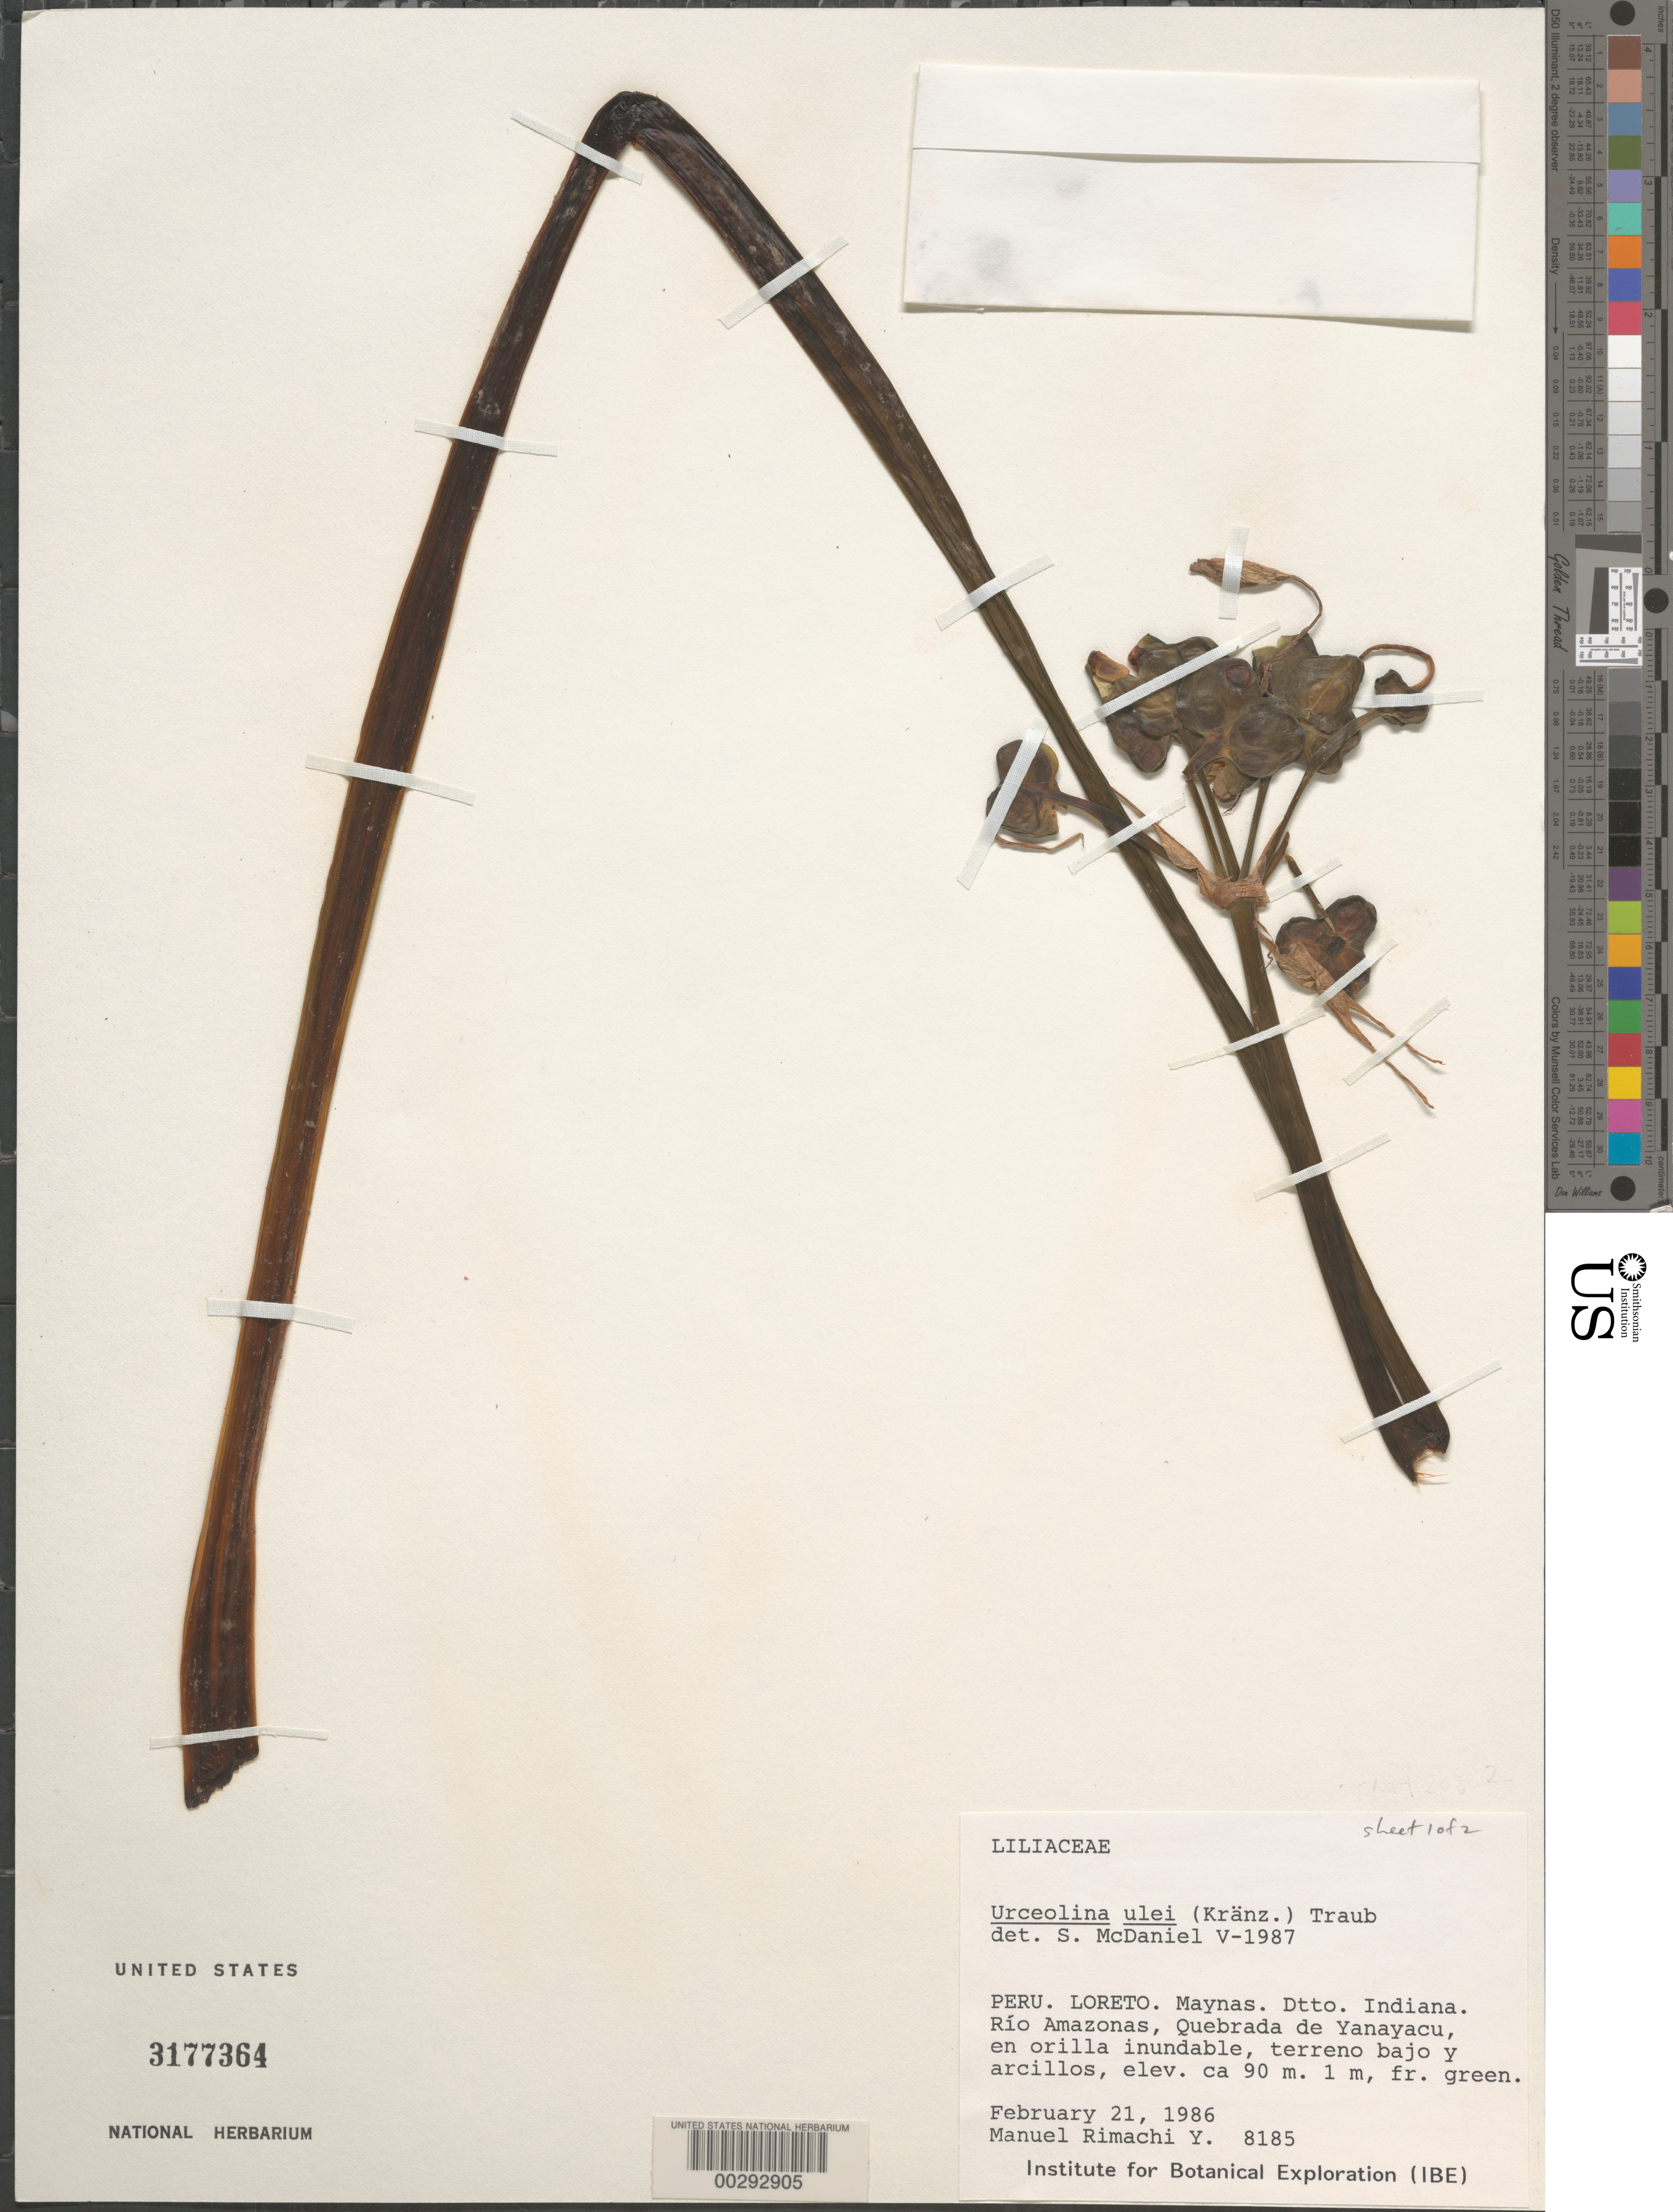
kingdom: Plantae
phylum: Tracheophyta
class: Liliopsida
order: Asparagales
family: Amaryllidaceae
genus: Urceolina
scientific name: Urceolina ulei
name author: (Kraenzl.) Traub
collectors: M. Rimachi Y.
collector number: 8185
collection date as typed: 21 Feb 1986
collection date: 1986-02-21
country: Peru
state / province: Loreto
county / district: Maynas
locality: Indiana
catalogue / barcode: US 3177364